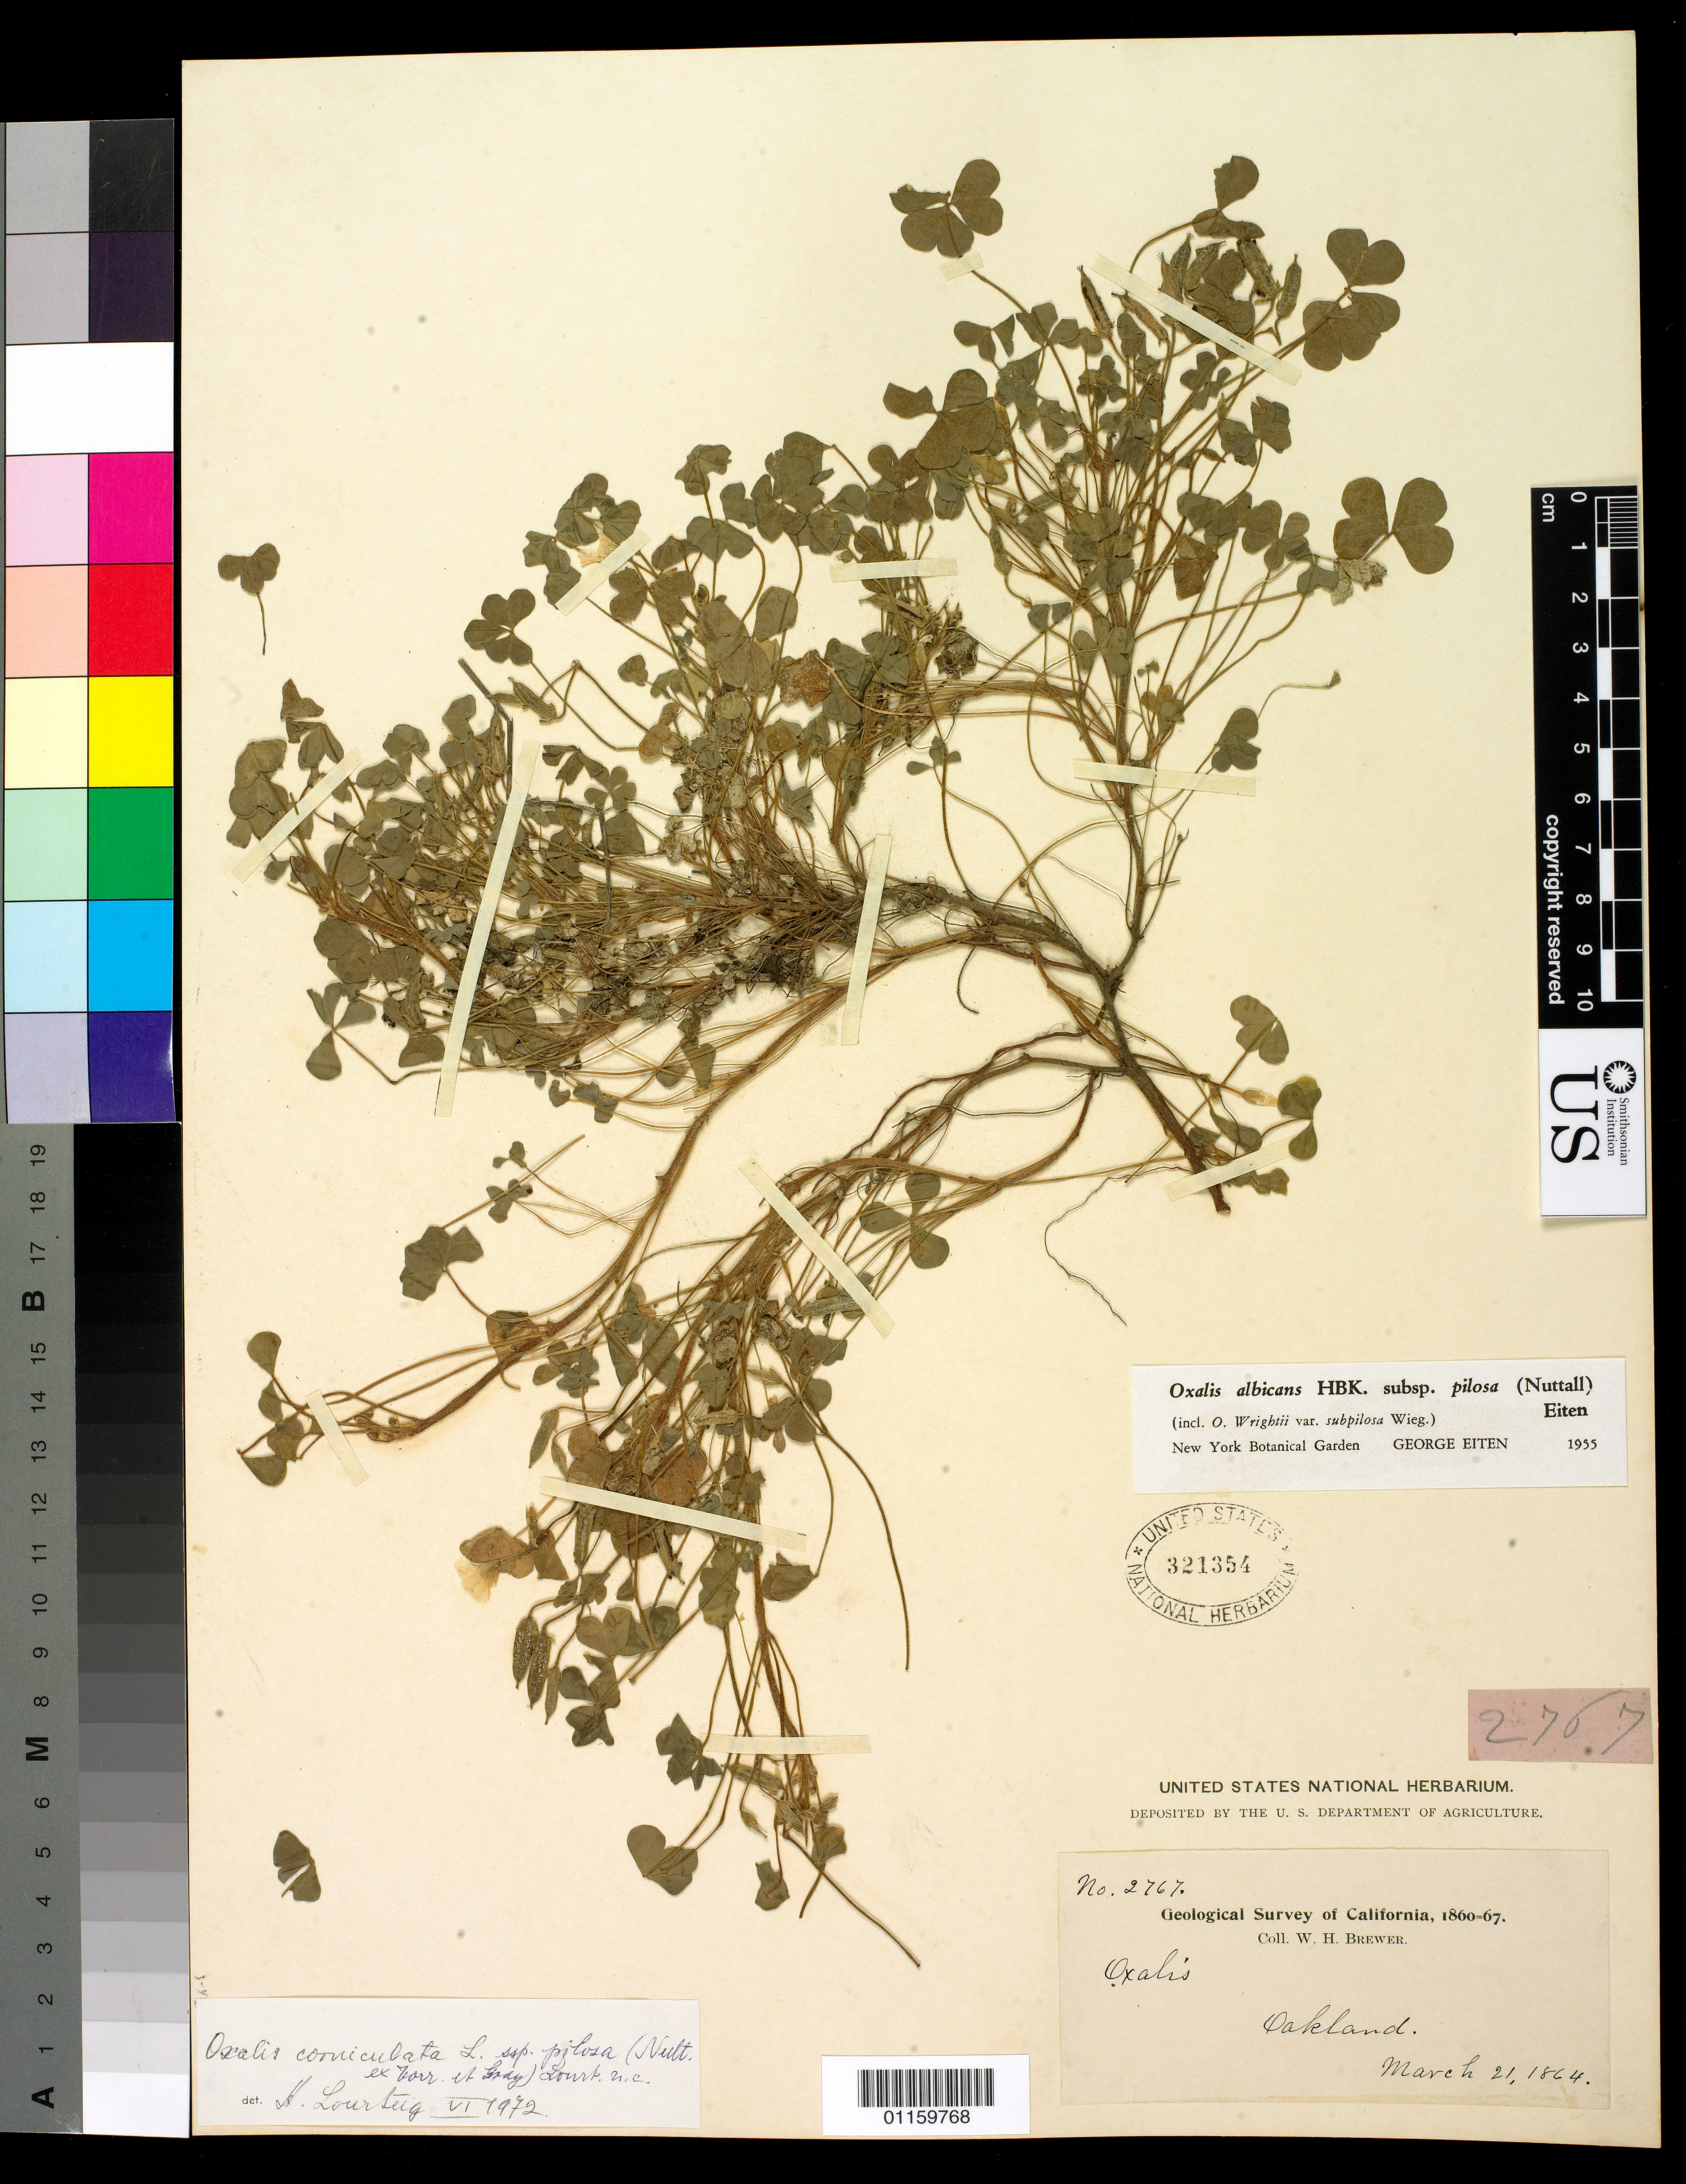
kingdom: Plantae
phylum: Tracheophyta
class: Magnoliopsida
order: Oxalidales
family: Oxalidaceae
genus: Oxalis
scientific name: Oxalis corniculata subsp. pilosa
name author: (Nutt.) Lourteig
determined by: Lourteig, A.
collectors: W. H. Brewer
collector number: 2767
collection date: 1864-03-21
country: United States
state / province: California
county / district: Alameda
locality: Oakland.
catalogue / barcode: US 321354